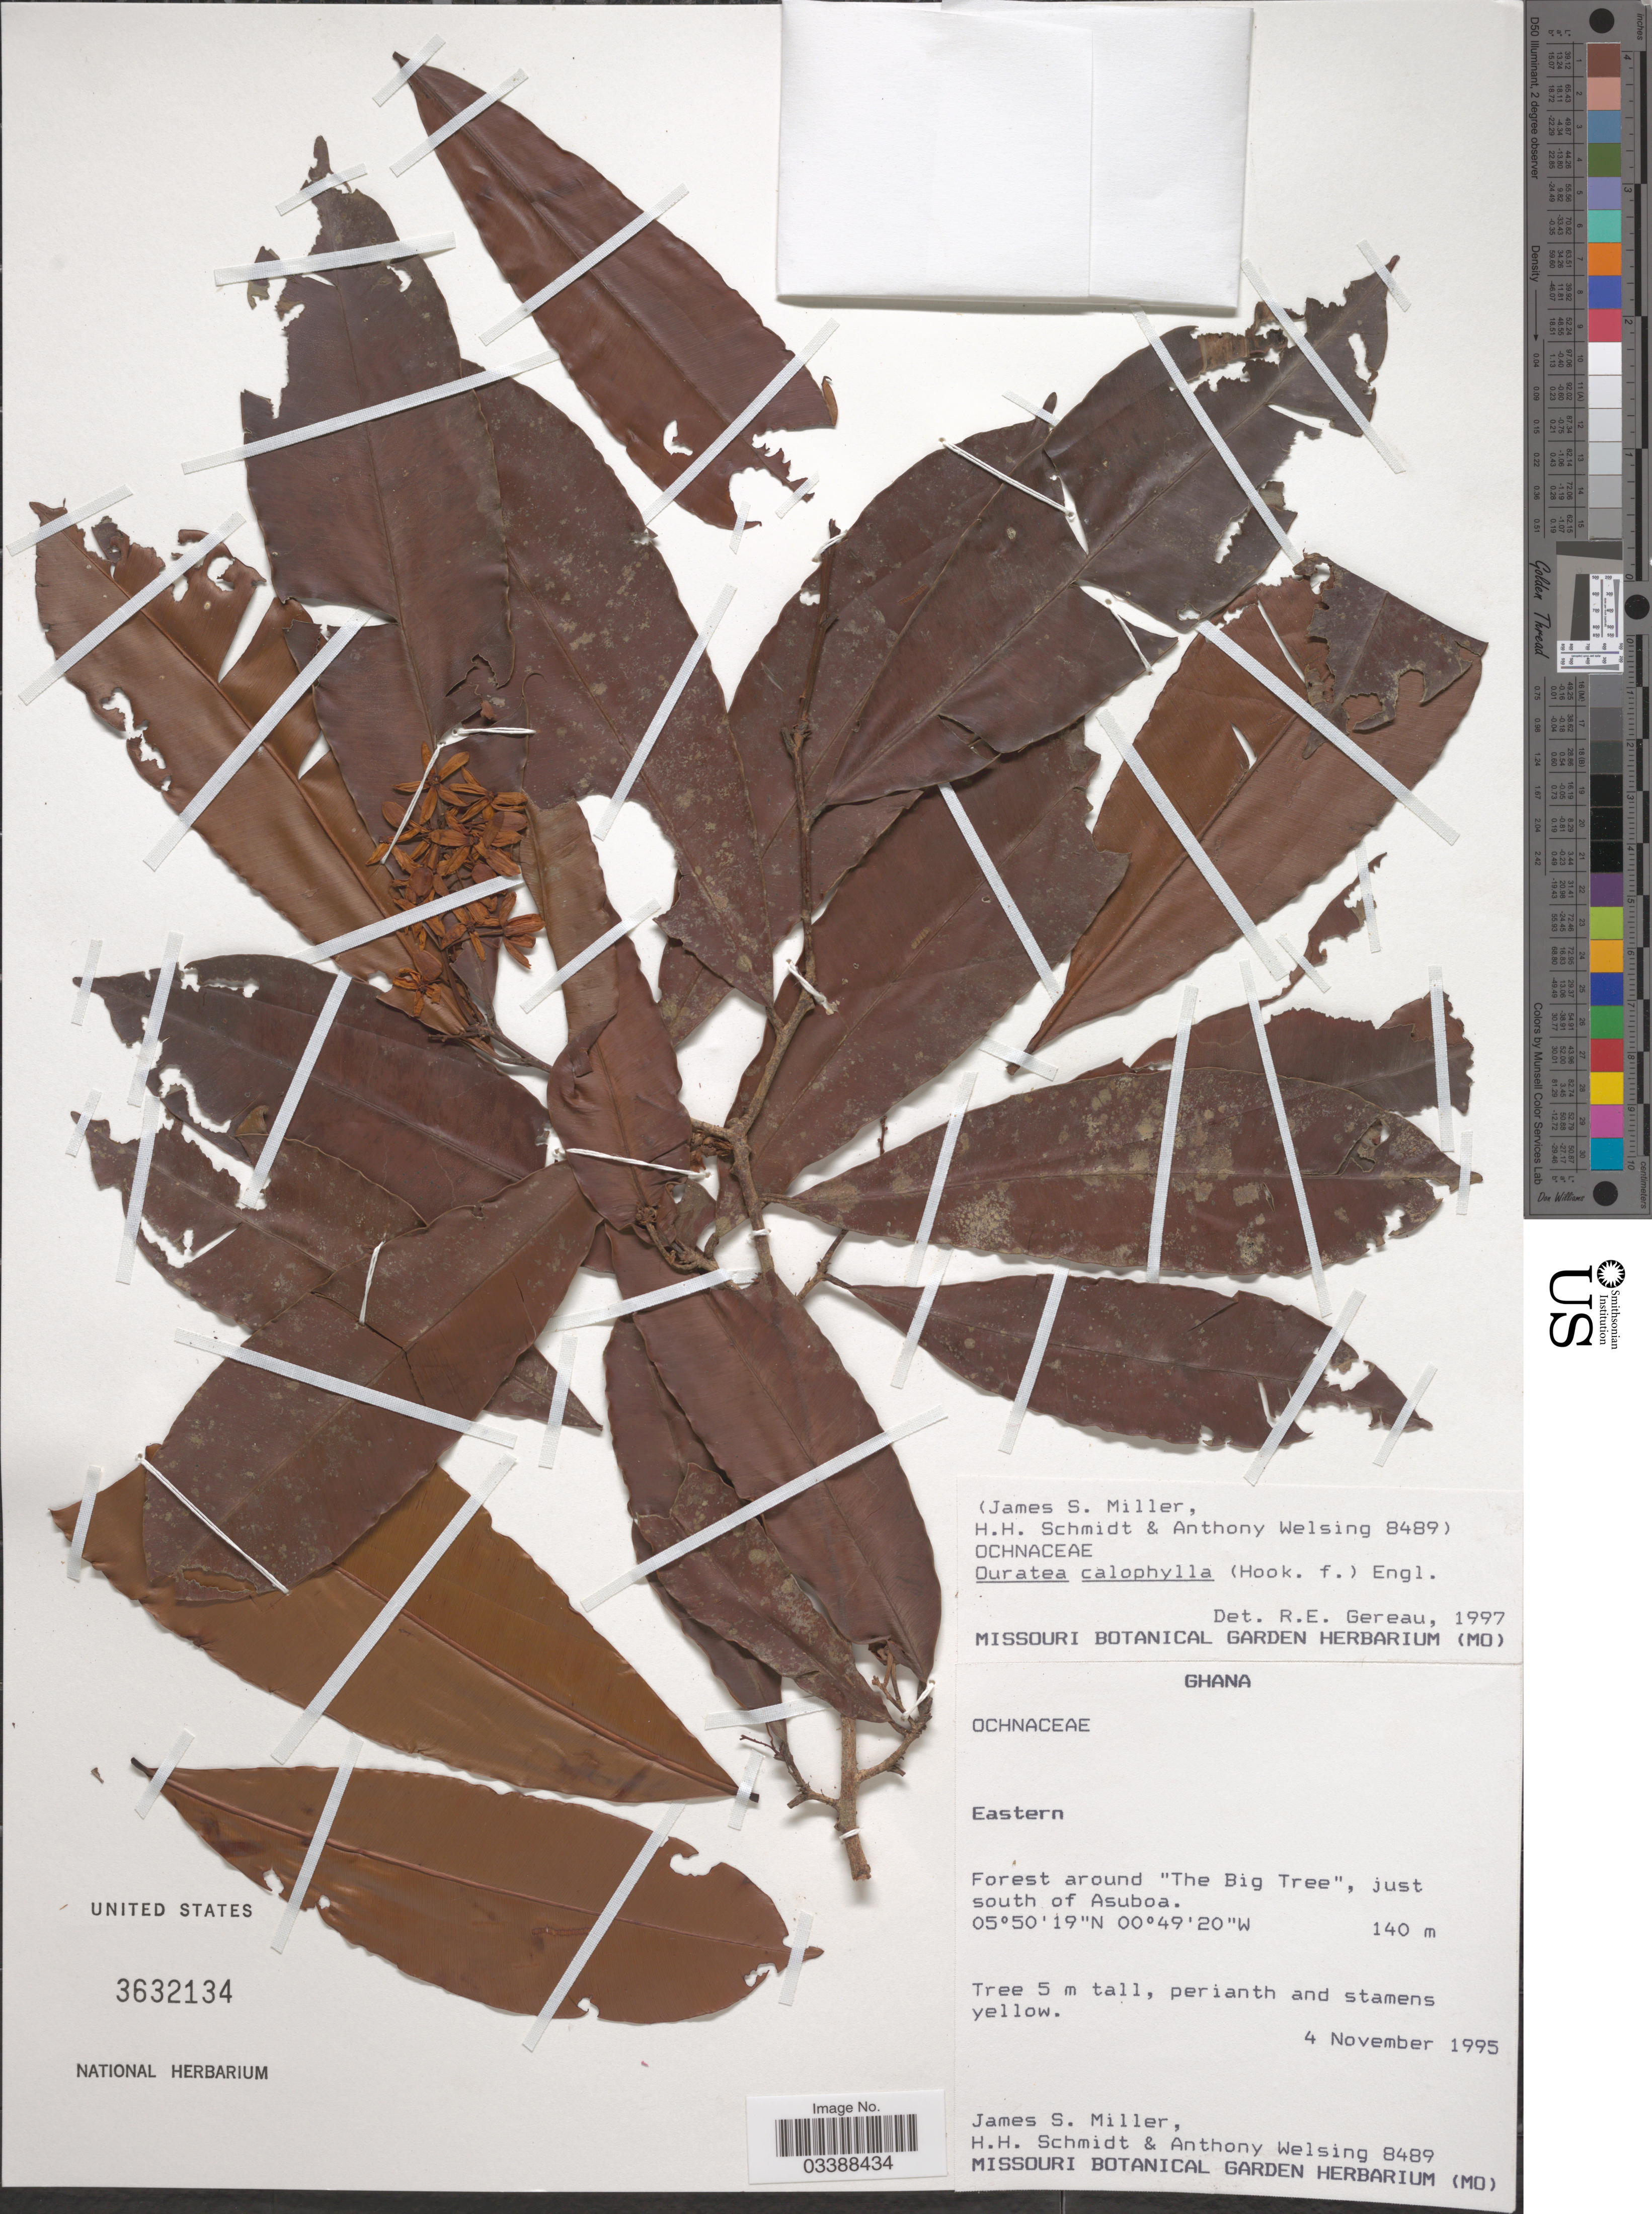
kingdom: Plantae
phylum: Tracheophyta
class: Magnoliopsida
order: Malpighiales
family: Ochnaceae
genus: Ouratea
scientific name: Ouratea calophylla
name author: (Hook. f.) Engl.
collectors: J. S. Miller, H. H. Schmidt & A. Welsing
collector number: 8489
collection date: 1995-11-04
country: Ghana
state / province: Eastern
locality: Forest around "The Big Tree", just south of Asuboa.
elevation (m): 140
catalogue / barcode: US 3632134